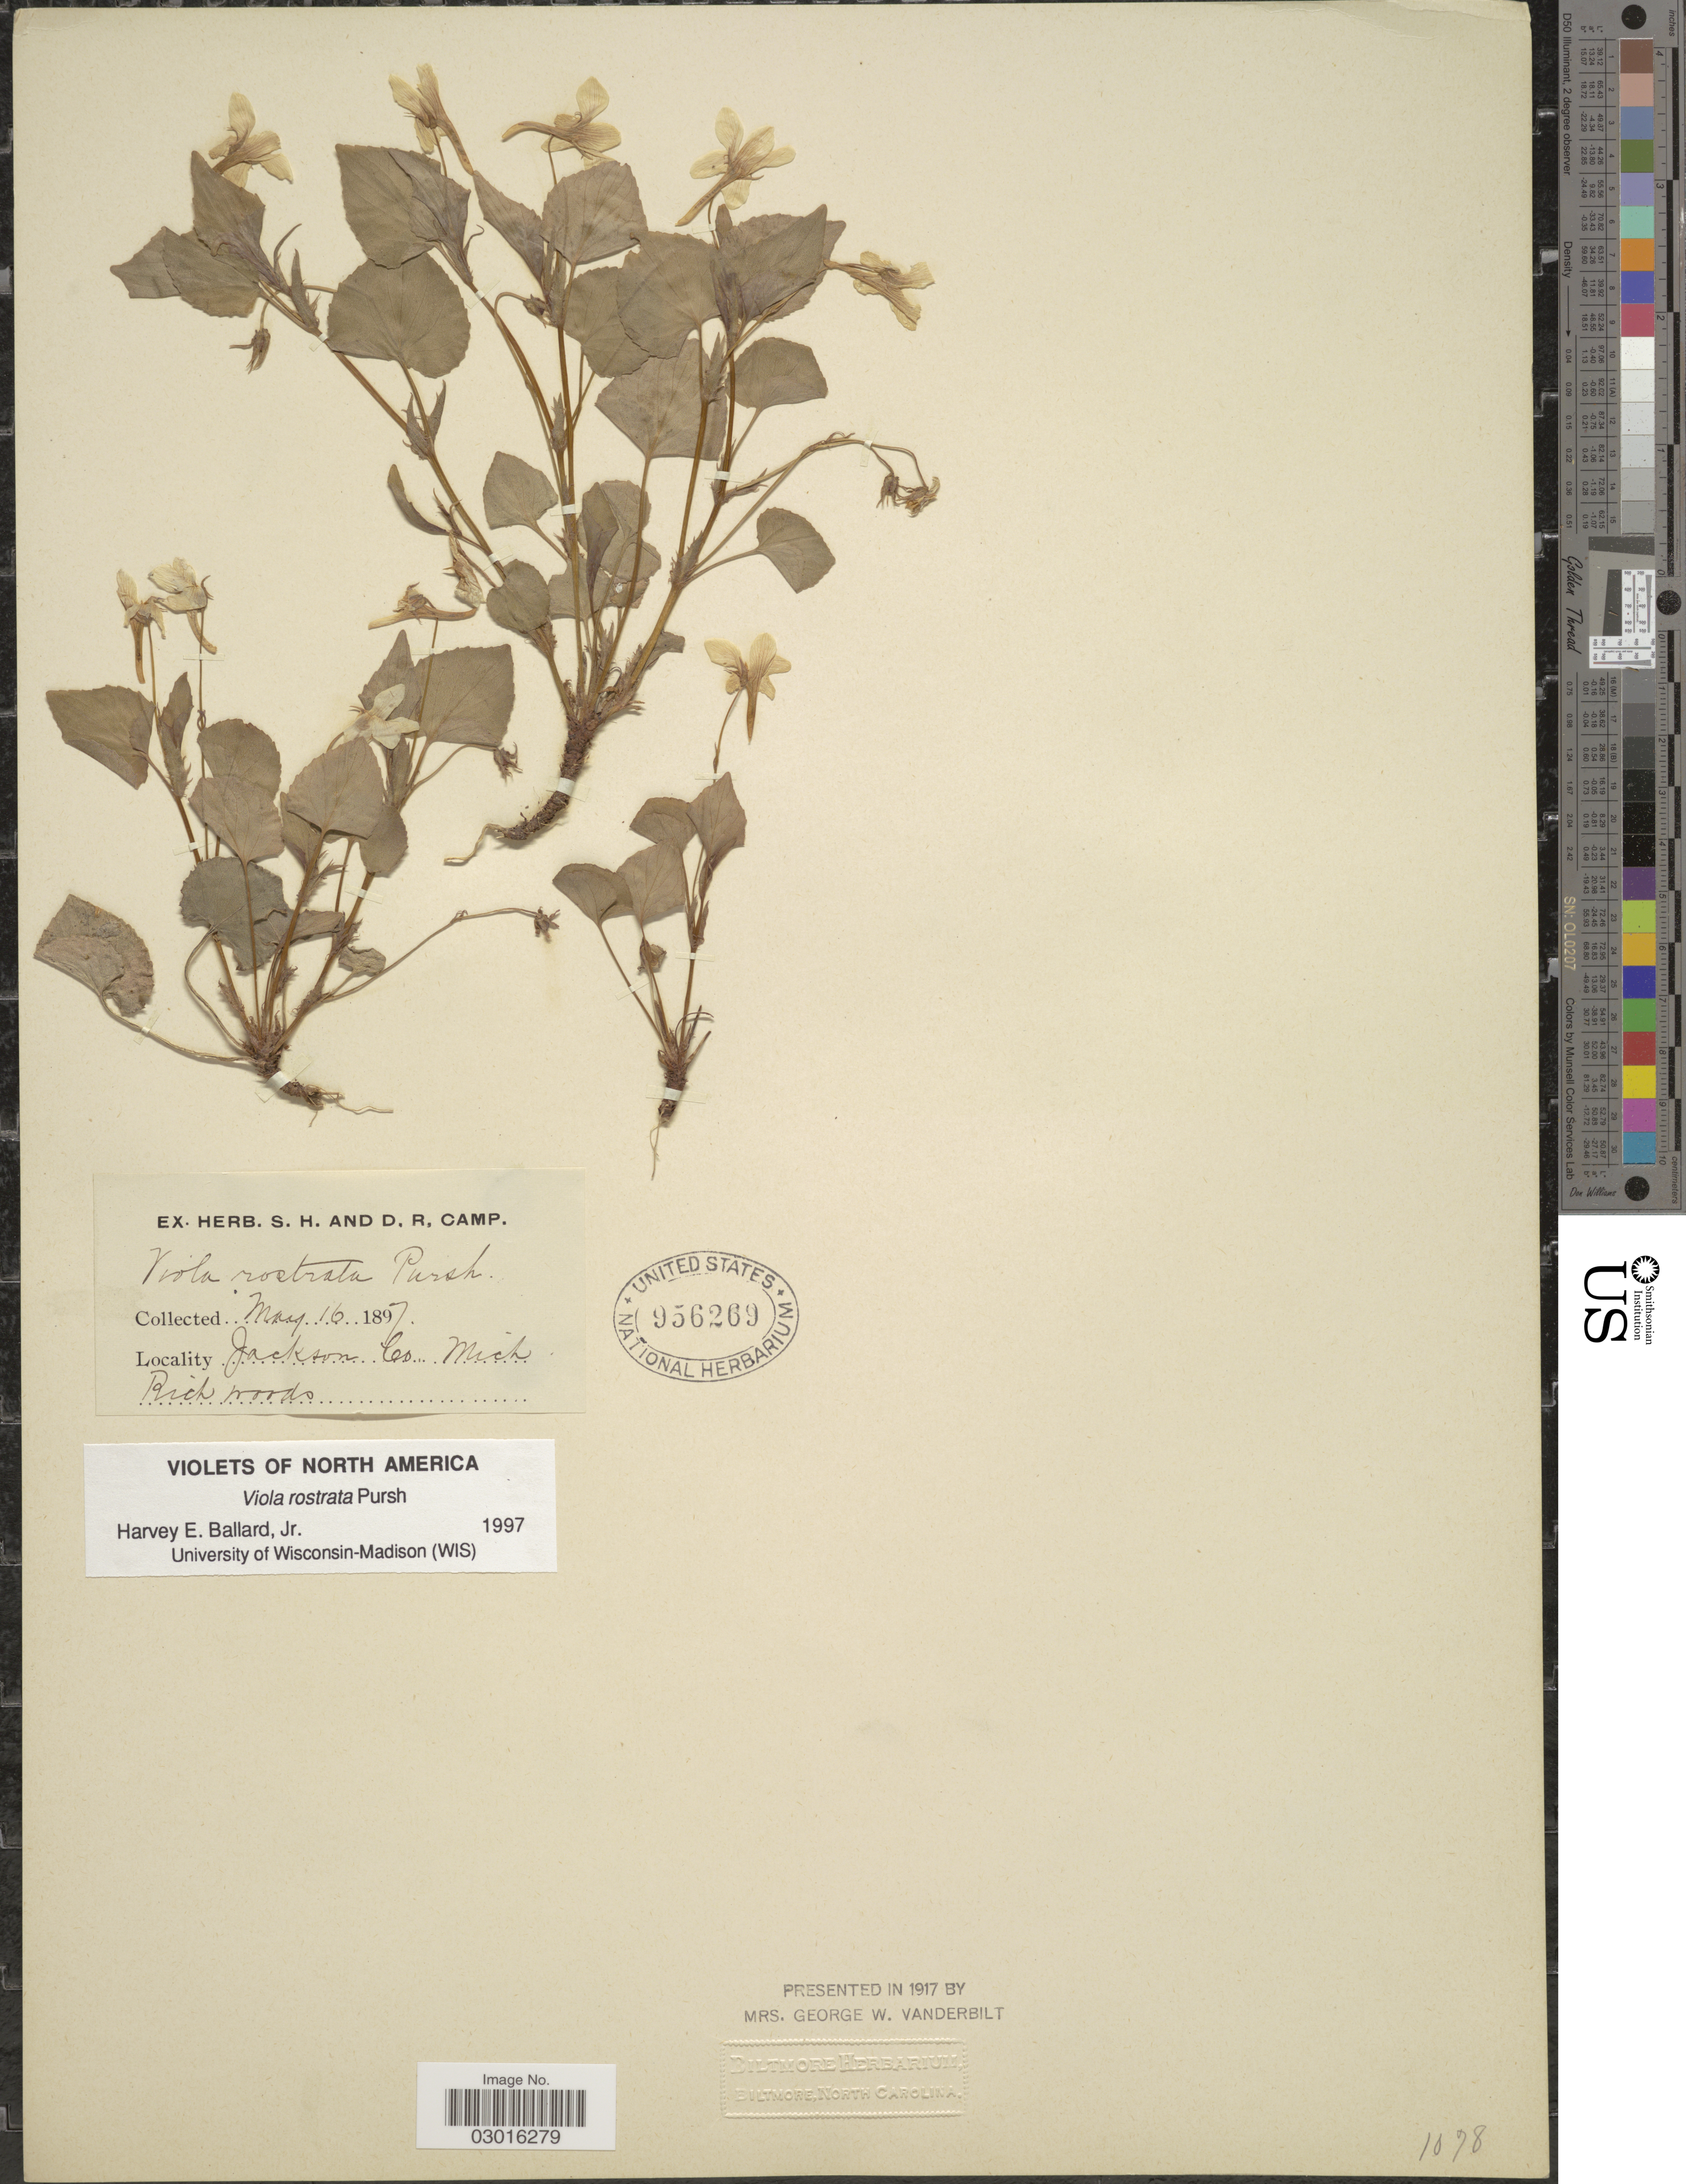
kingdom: Plantae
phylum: Tracheophyta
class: Magnoliopsida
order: Malpighiales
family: Violaceae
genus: Viola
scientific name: Viola rostrata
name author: Pursh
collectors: ex herb. S. H and D. R. Camp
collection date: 1897-05-16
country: Mexico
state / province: Michoacán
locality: Jackson Co.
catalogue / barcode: US 956269